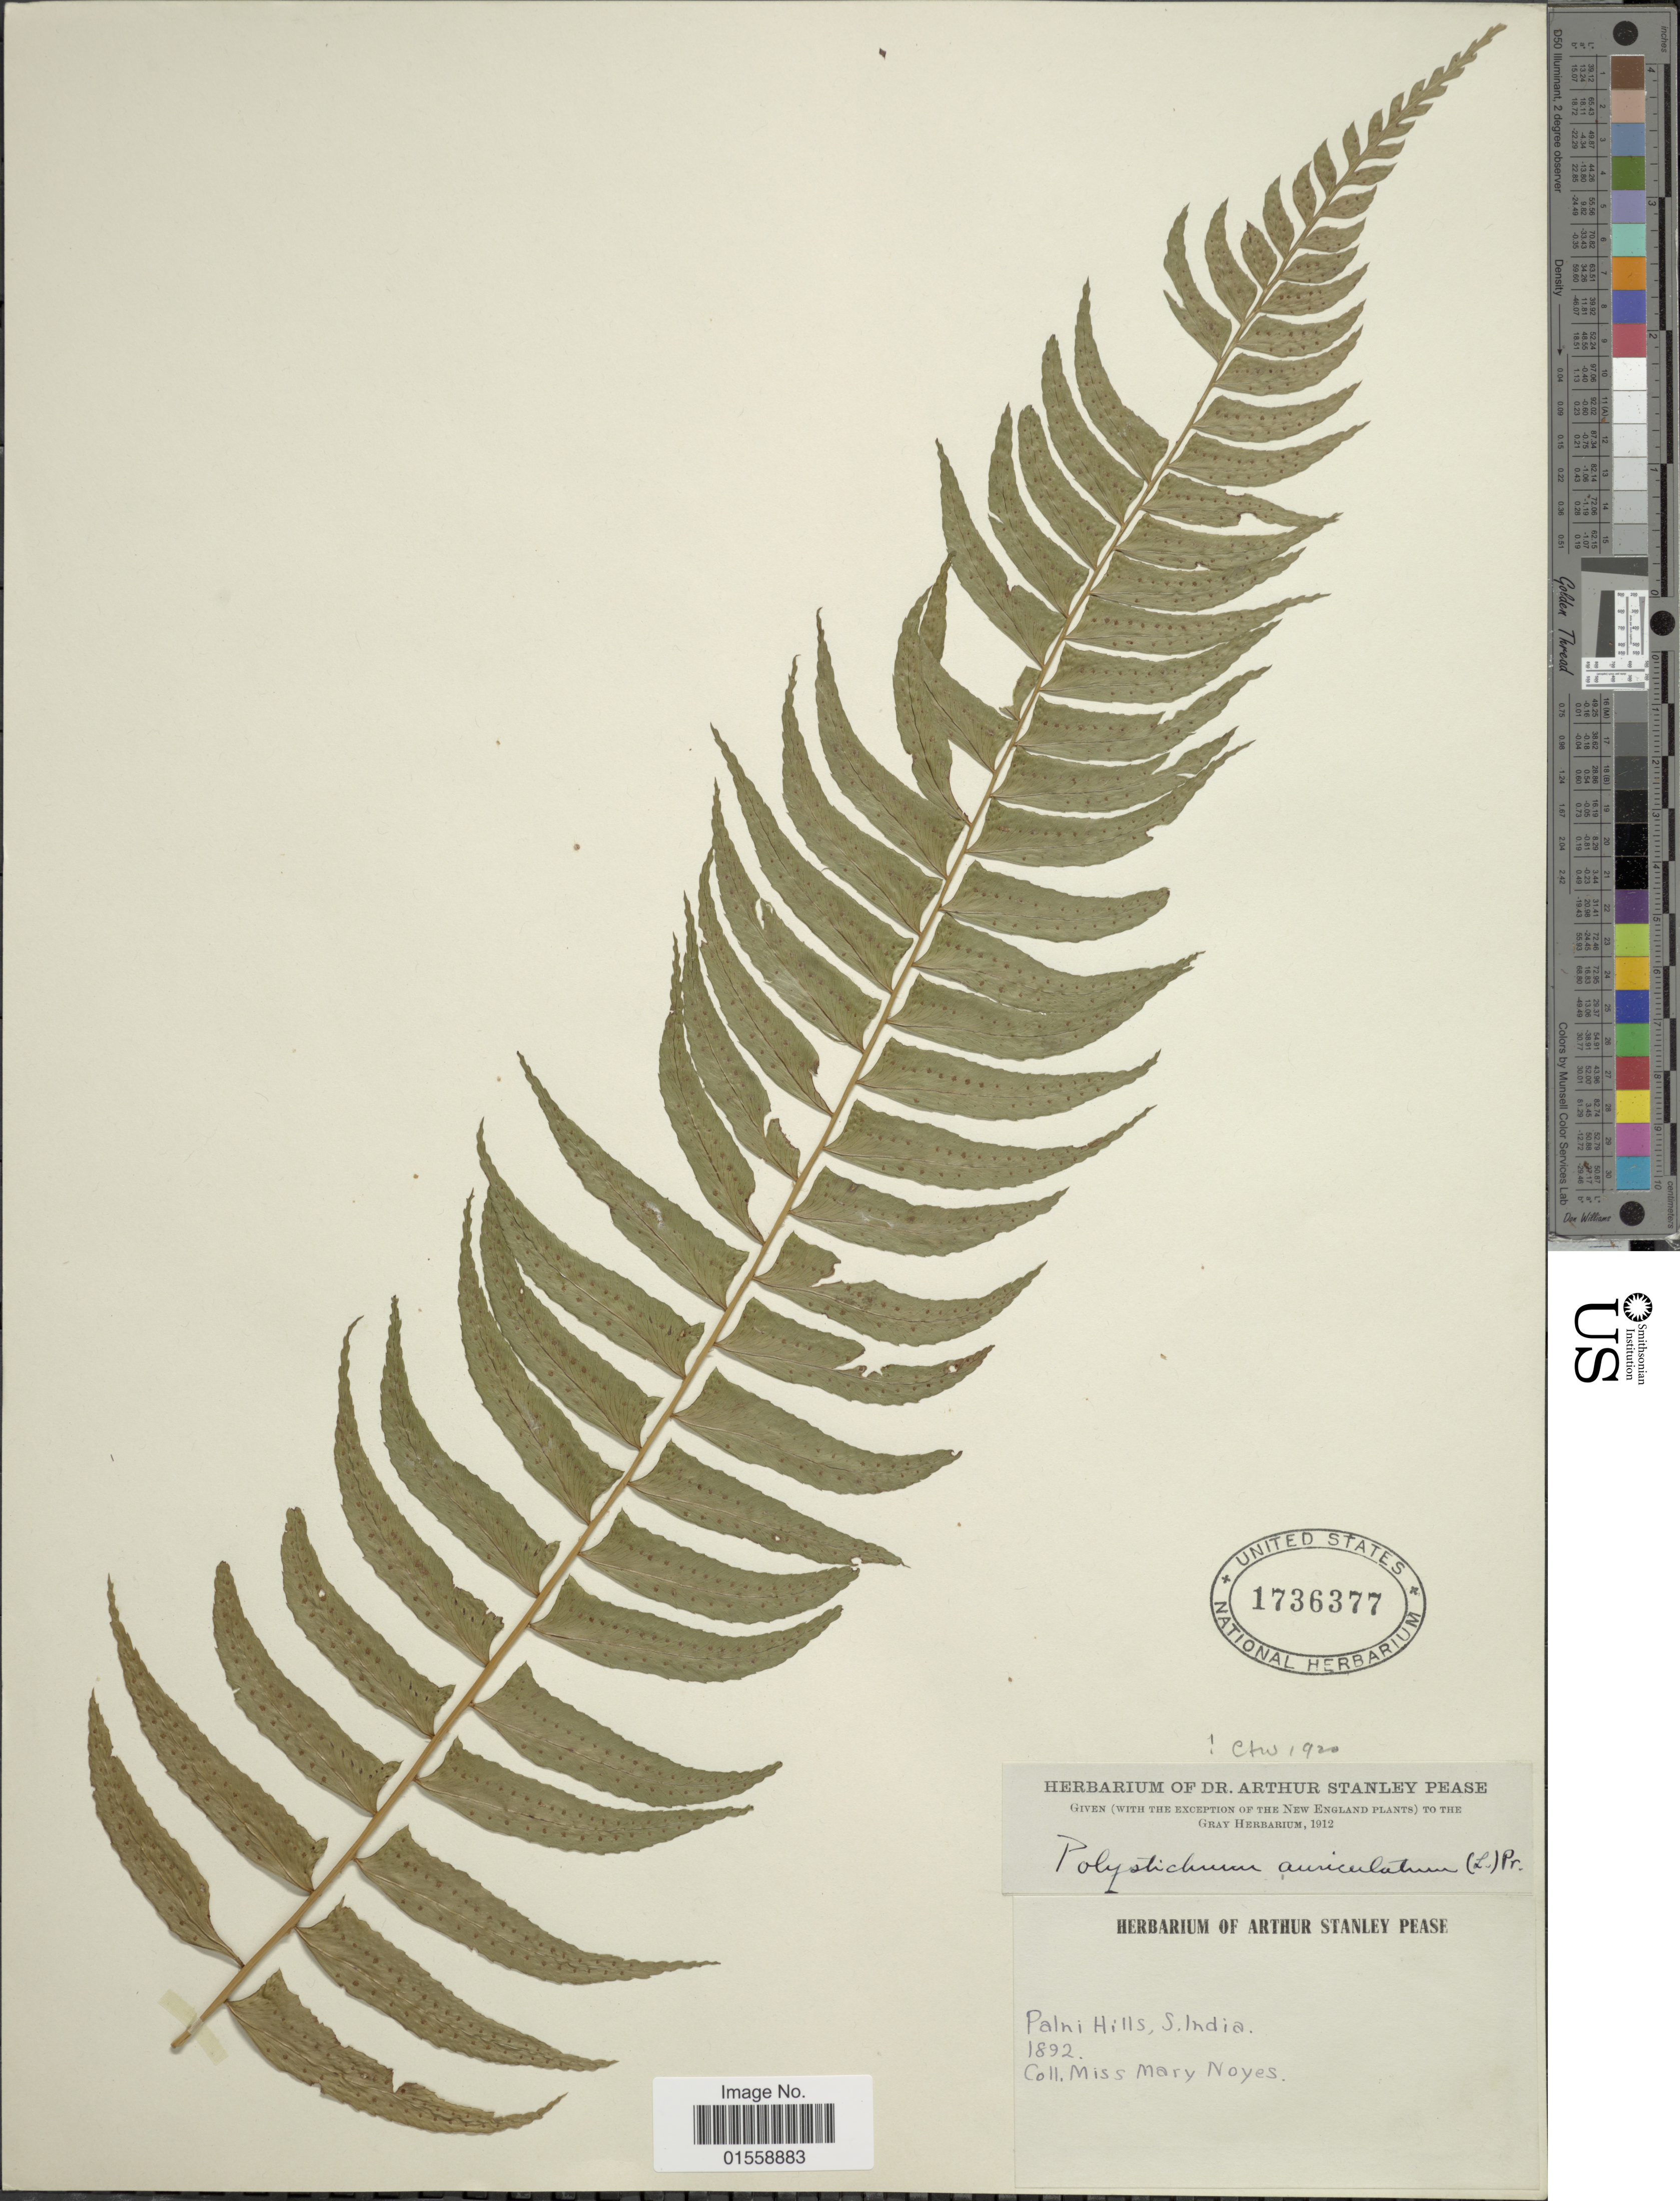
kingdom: Plantae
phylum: Tracheophyta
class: Polypodiopsida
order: Polypodiales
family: Dryopteridaceae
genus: Polystichum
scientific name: Polystichum auriculatum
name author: (L.) C. Presl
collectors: M. Noyes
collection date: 1892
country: India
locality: Palni Hills, S. India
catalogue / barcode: US 1736377